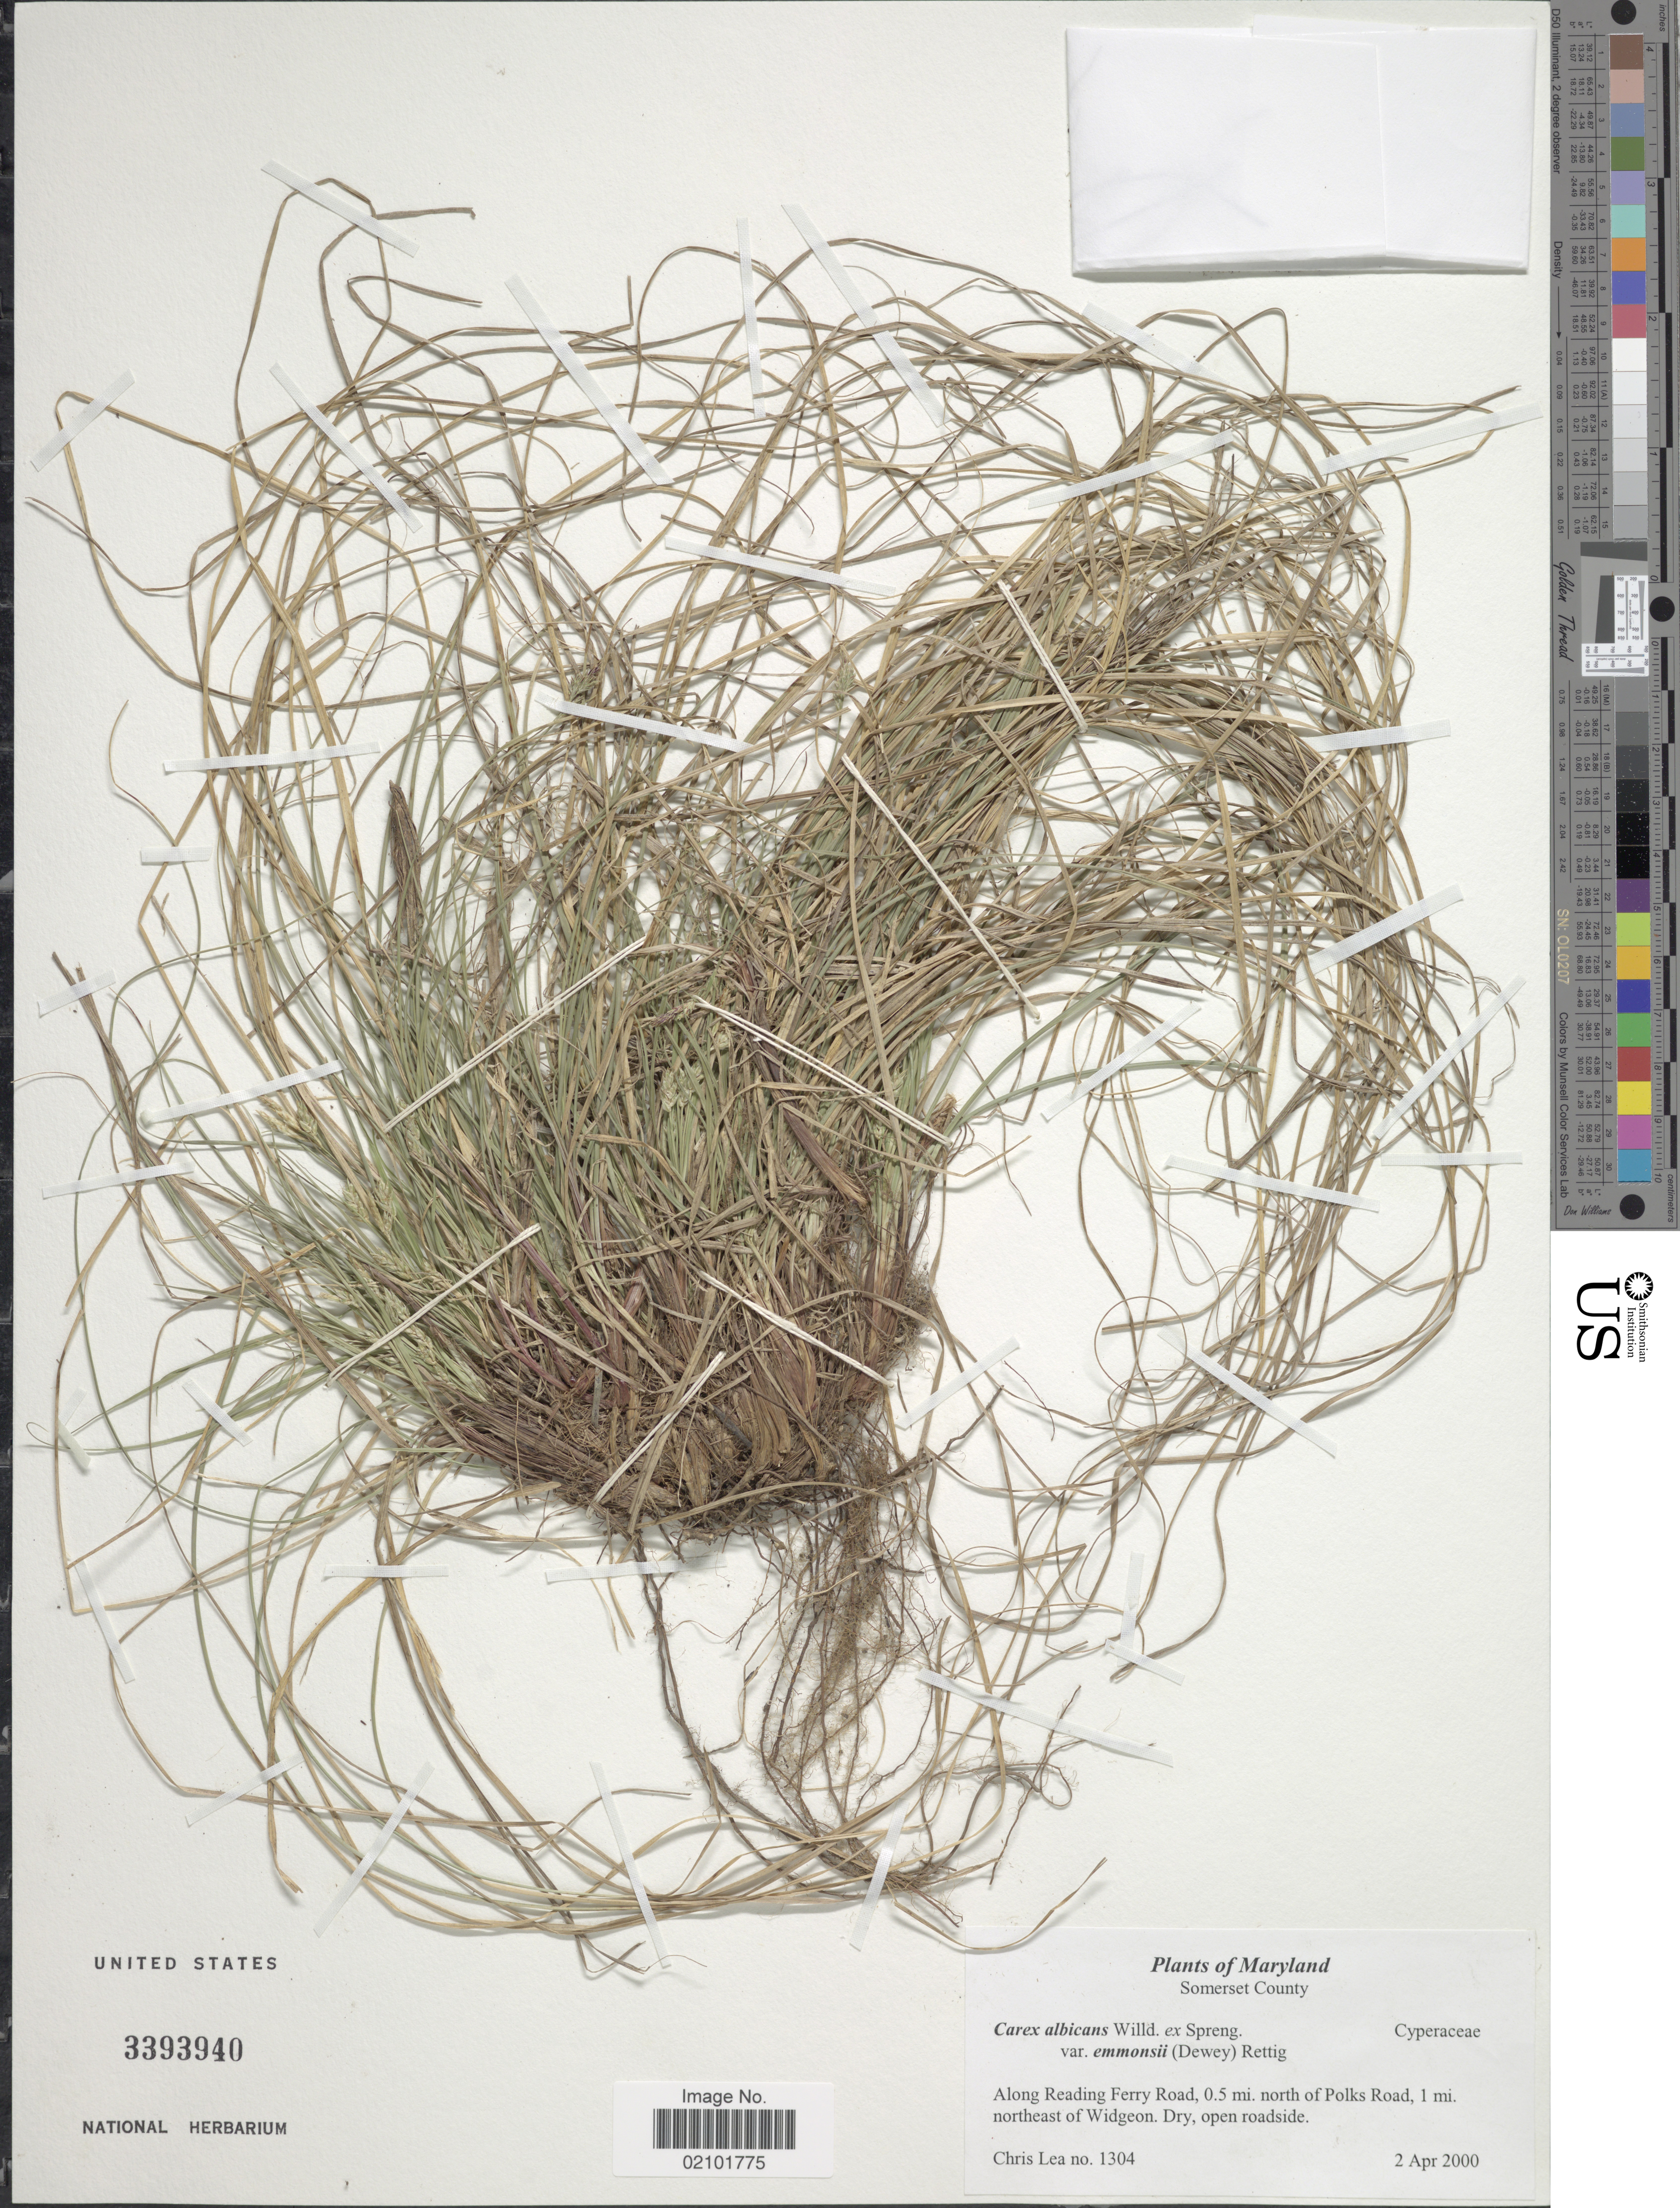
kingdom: Plantae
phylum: Tracheophyta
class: Liliopsida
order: Poales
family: Cyperaceae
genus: Carex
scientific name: Carex emmonsii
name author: Dewey ex Torr.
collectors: C. Lea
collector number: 1304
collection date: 2000-04-02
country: United States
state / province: Maryland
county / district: Somerset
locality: Somerset County. Along Reading Ferry Road, 0.5 mi. north of Polks Road, 1 mi. northeast of Widgeon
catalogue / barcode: US 3393940